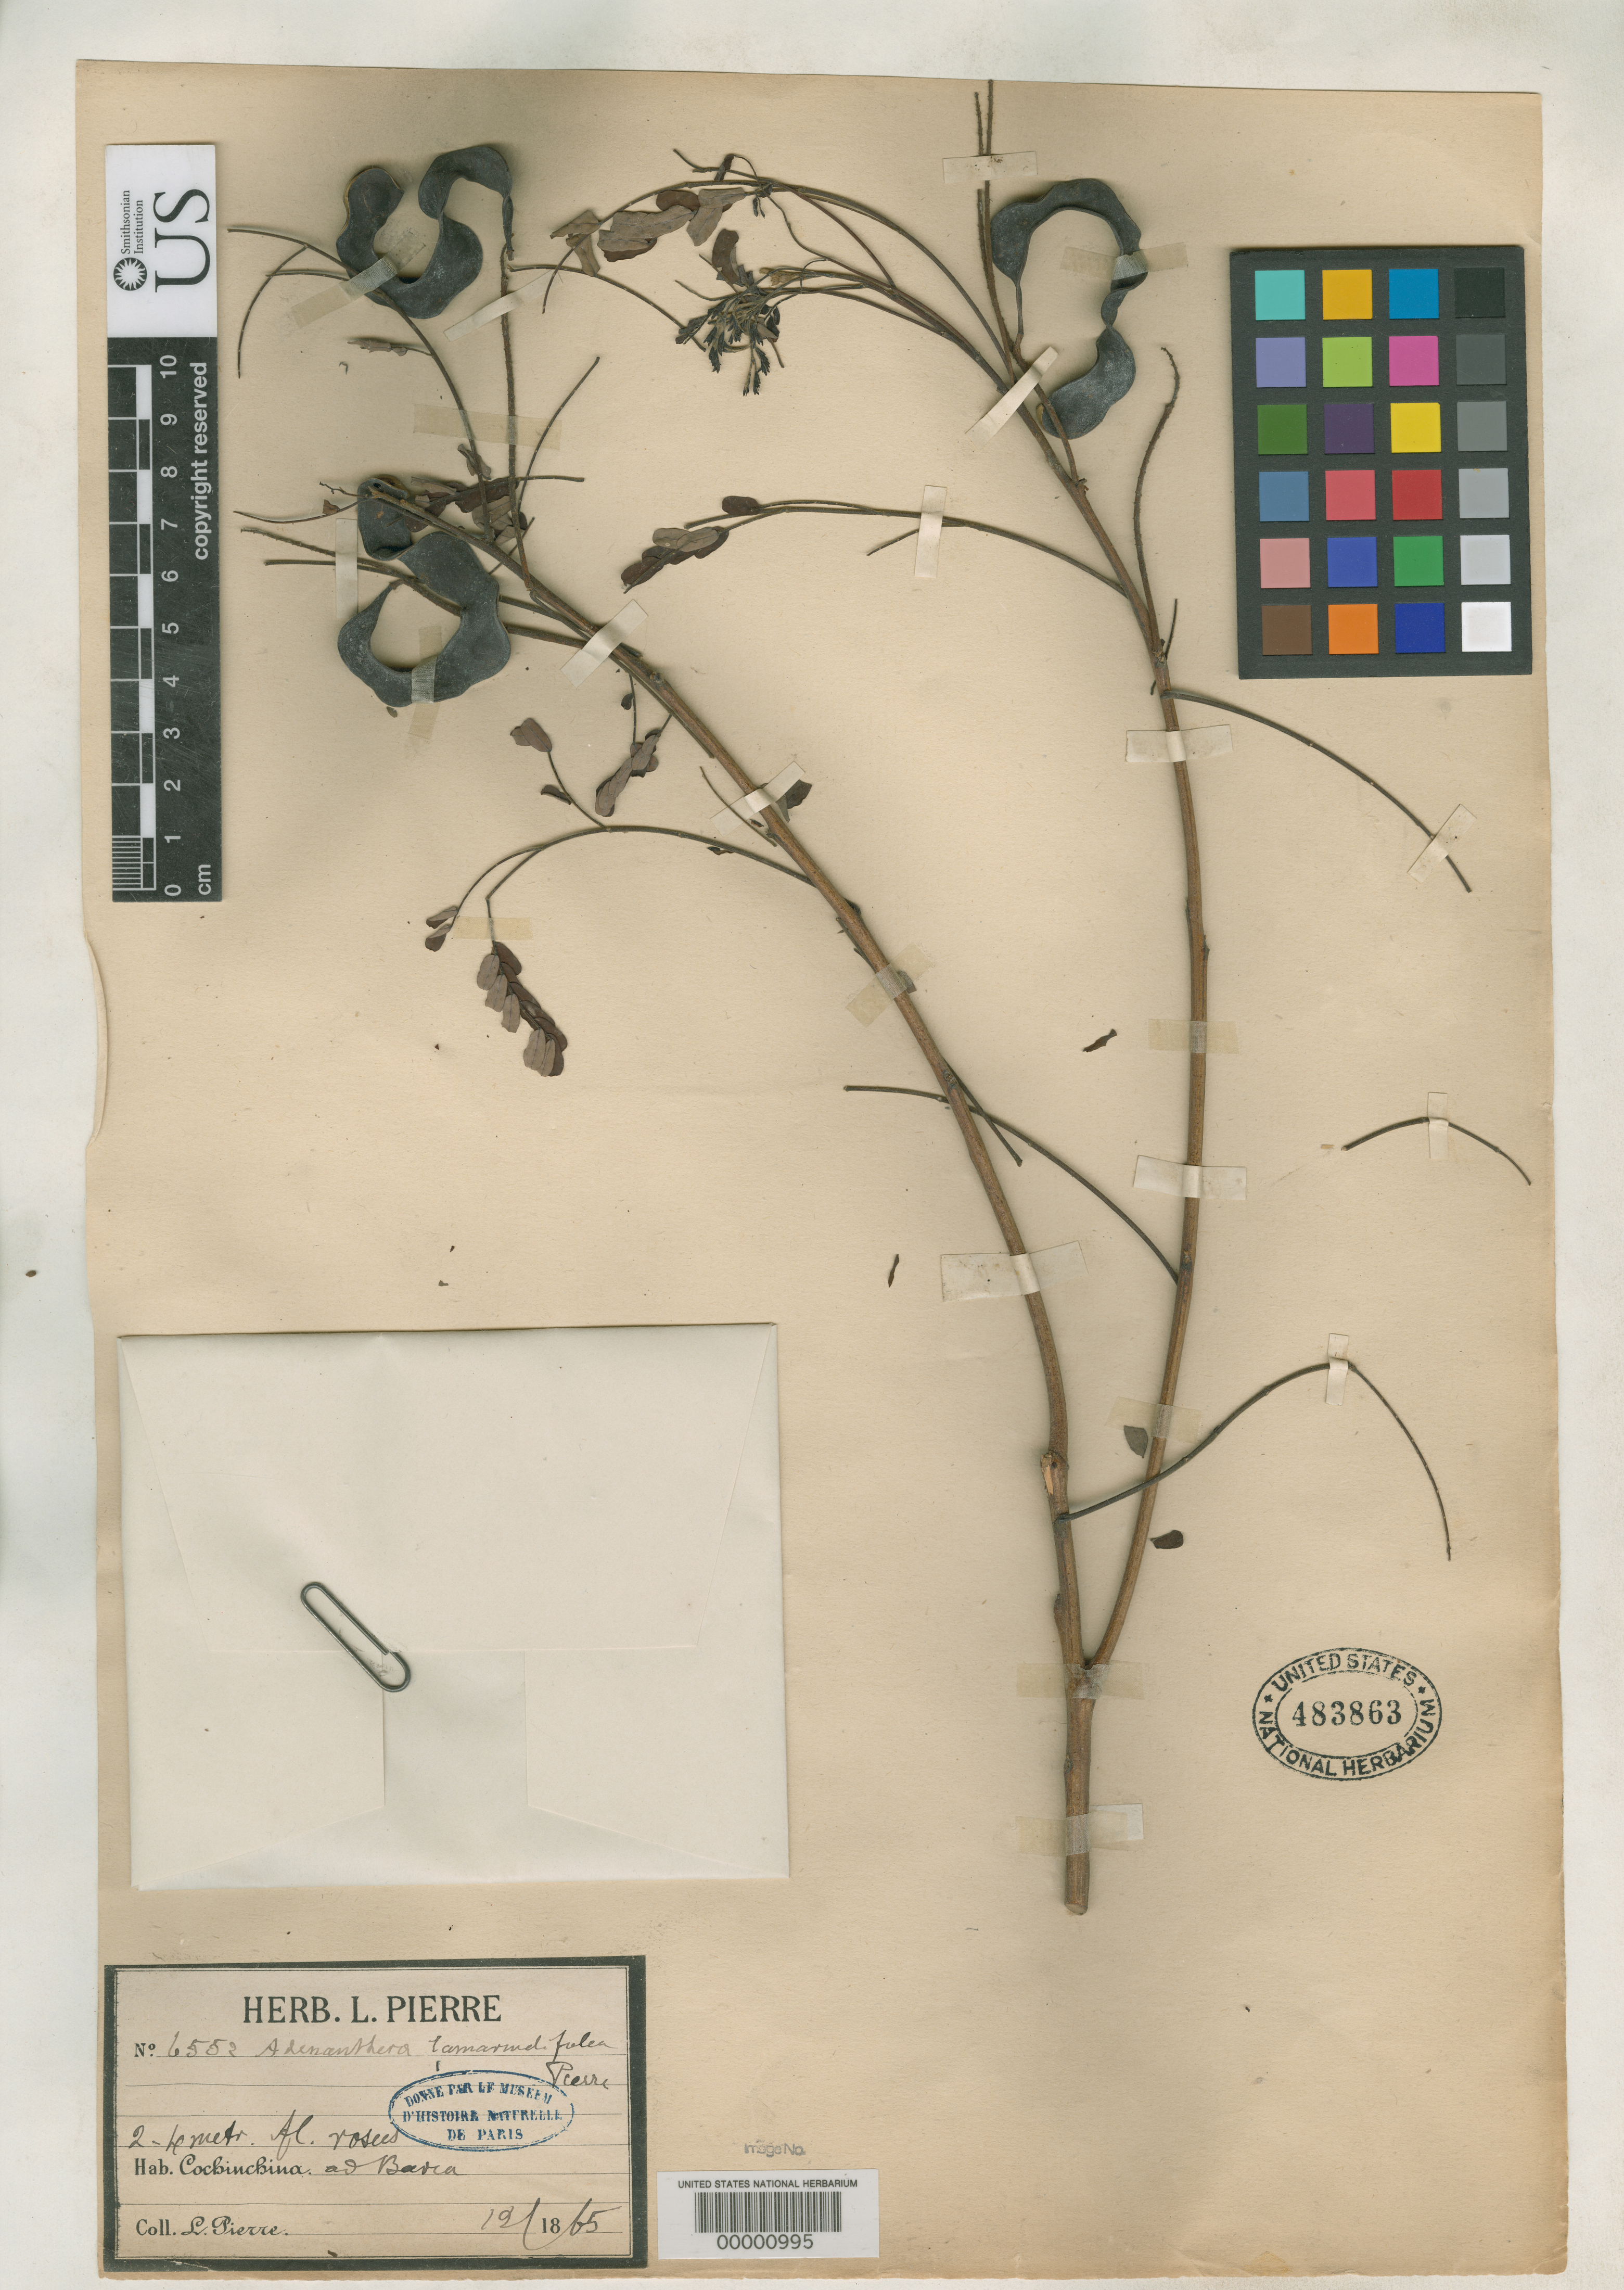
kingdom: Plantae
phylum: Tracheophyta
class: Magnoliopsida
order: Fabales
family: Fabaceae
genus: Adenanthera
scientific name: Adenanthera tamarindifolia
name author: Pierre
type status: Type Collection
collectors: J. Pierre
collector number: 6552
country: Vietnam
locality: Country as Cochinchina.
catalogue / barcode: US 483863